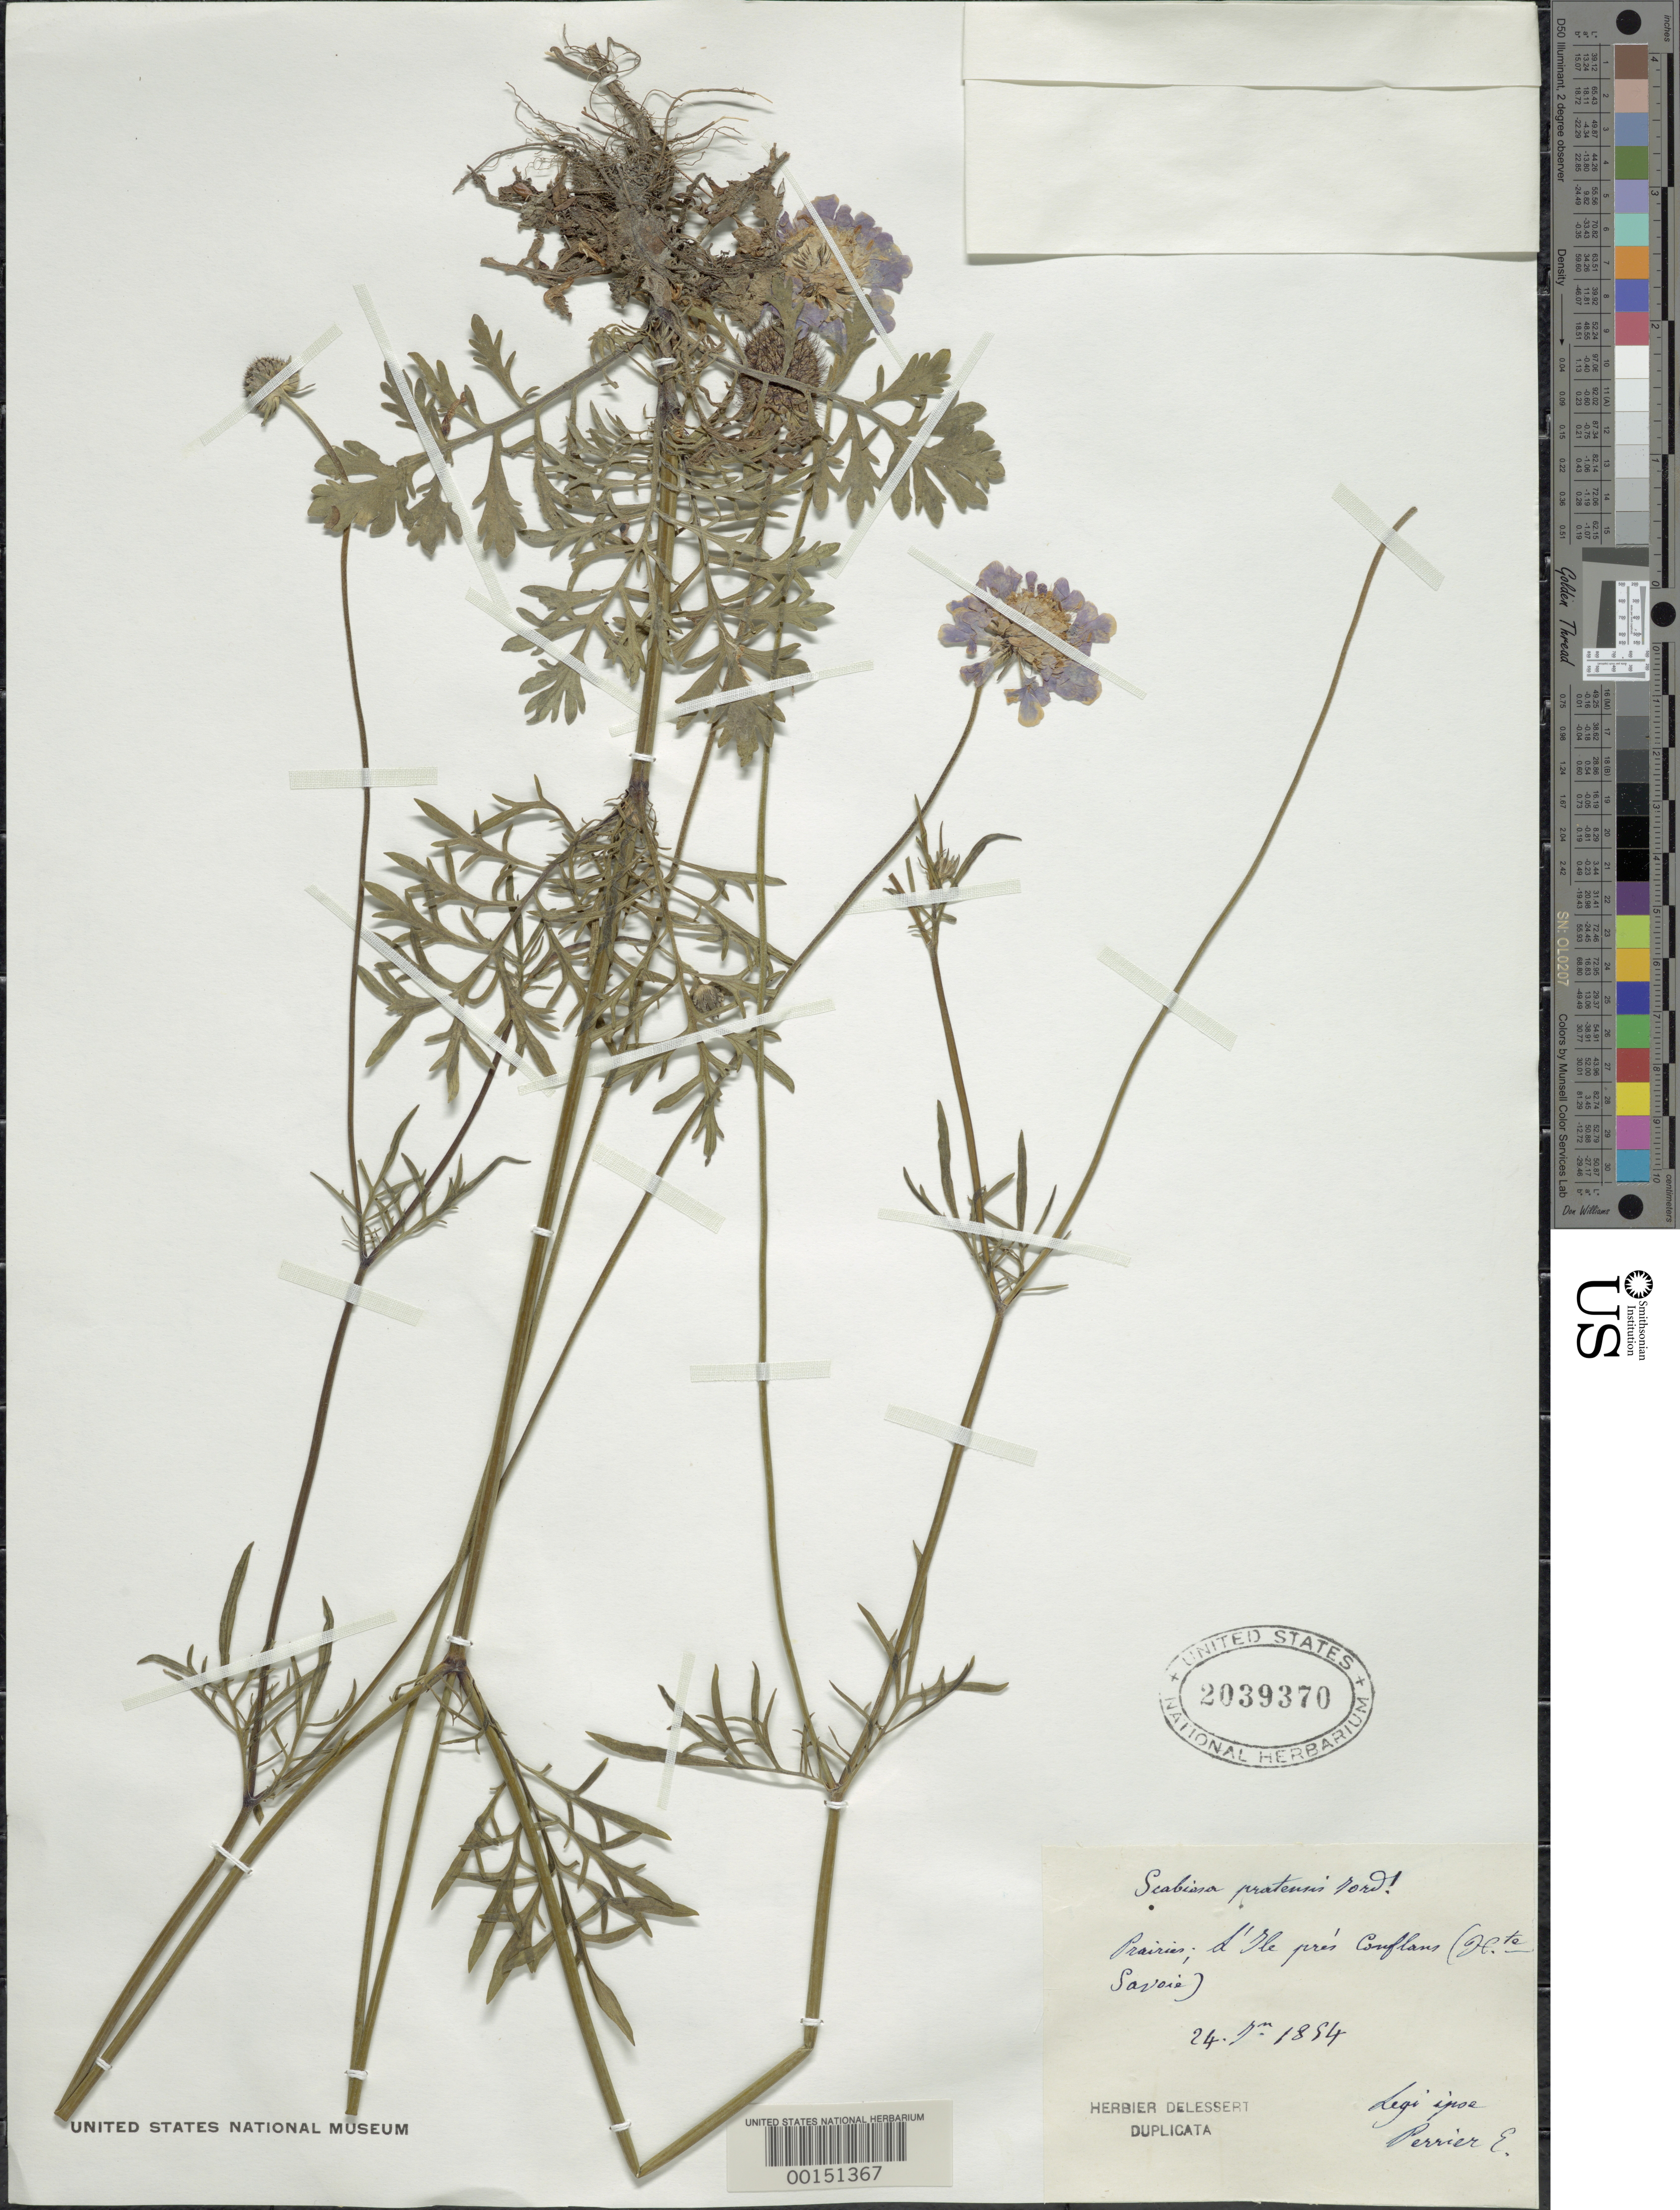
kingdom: Plantae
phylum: Tracheophyta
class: Magnoliopsida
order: Dipsacales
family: Caprifoliaceae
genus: Scabiosa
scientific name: Scabiosa pratensis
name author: Jord.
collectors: E. Perrier de la Bâthie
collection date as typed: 24 Jun 1894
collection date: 1894-06-24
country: France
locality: Prairies, I lle pires Conflans (Ste. Savoie)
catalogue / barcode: US 2039370